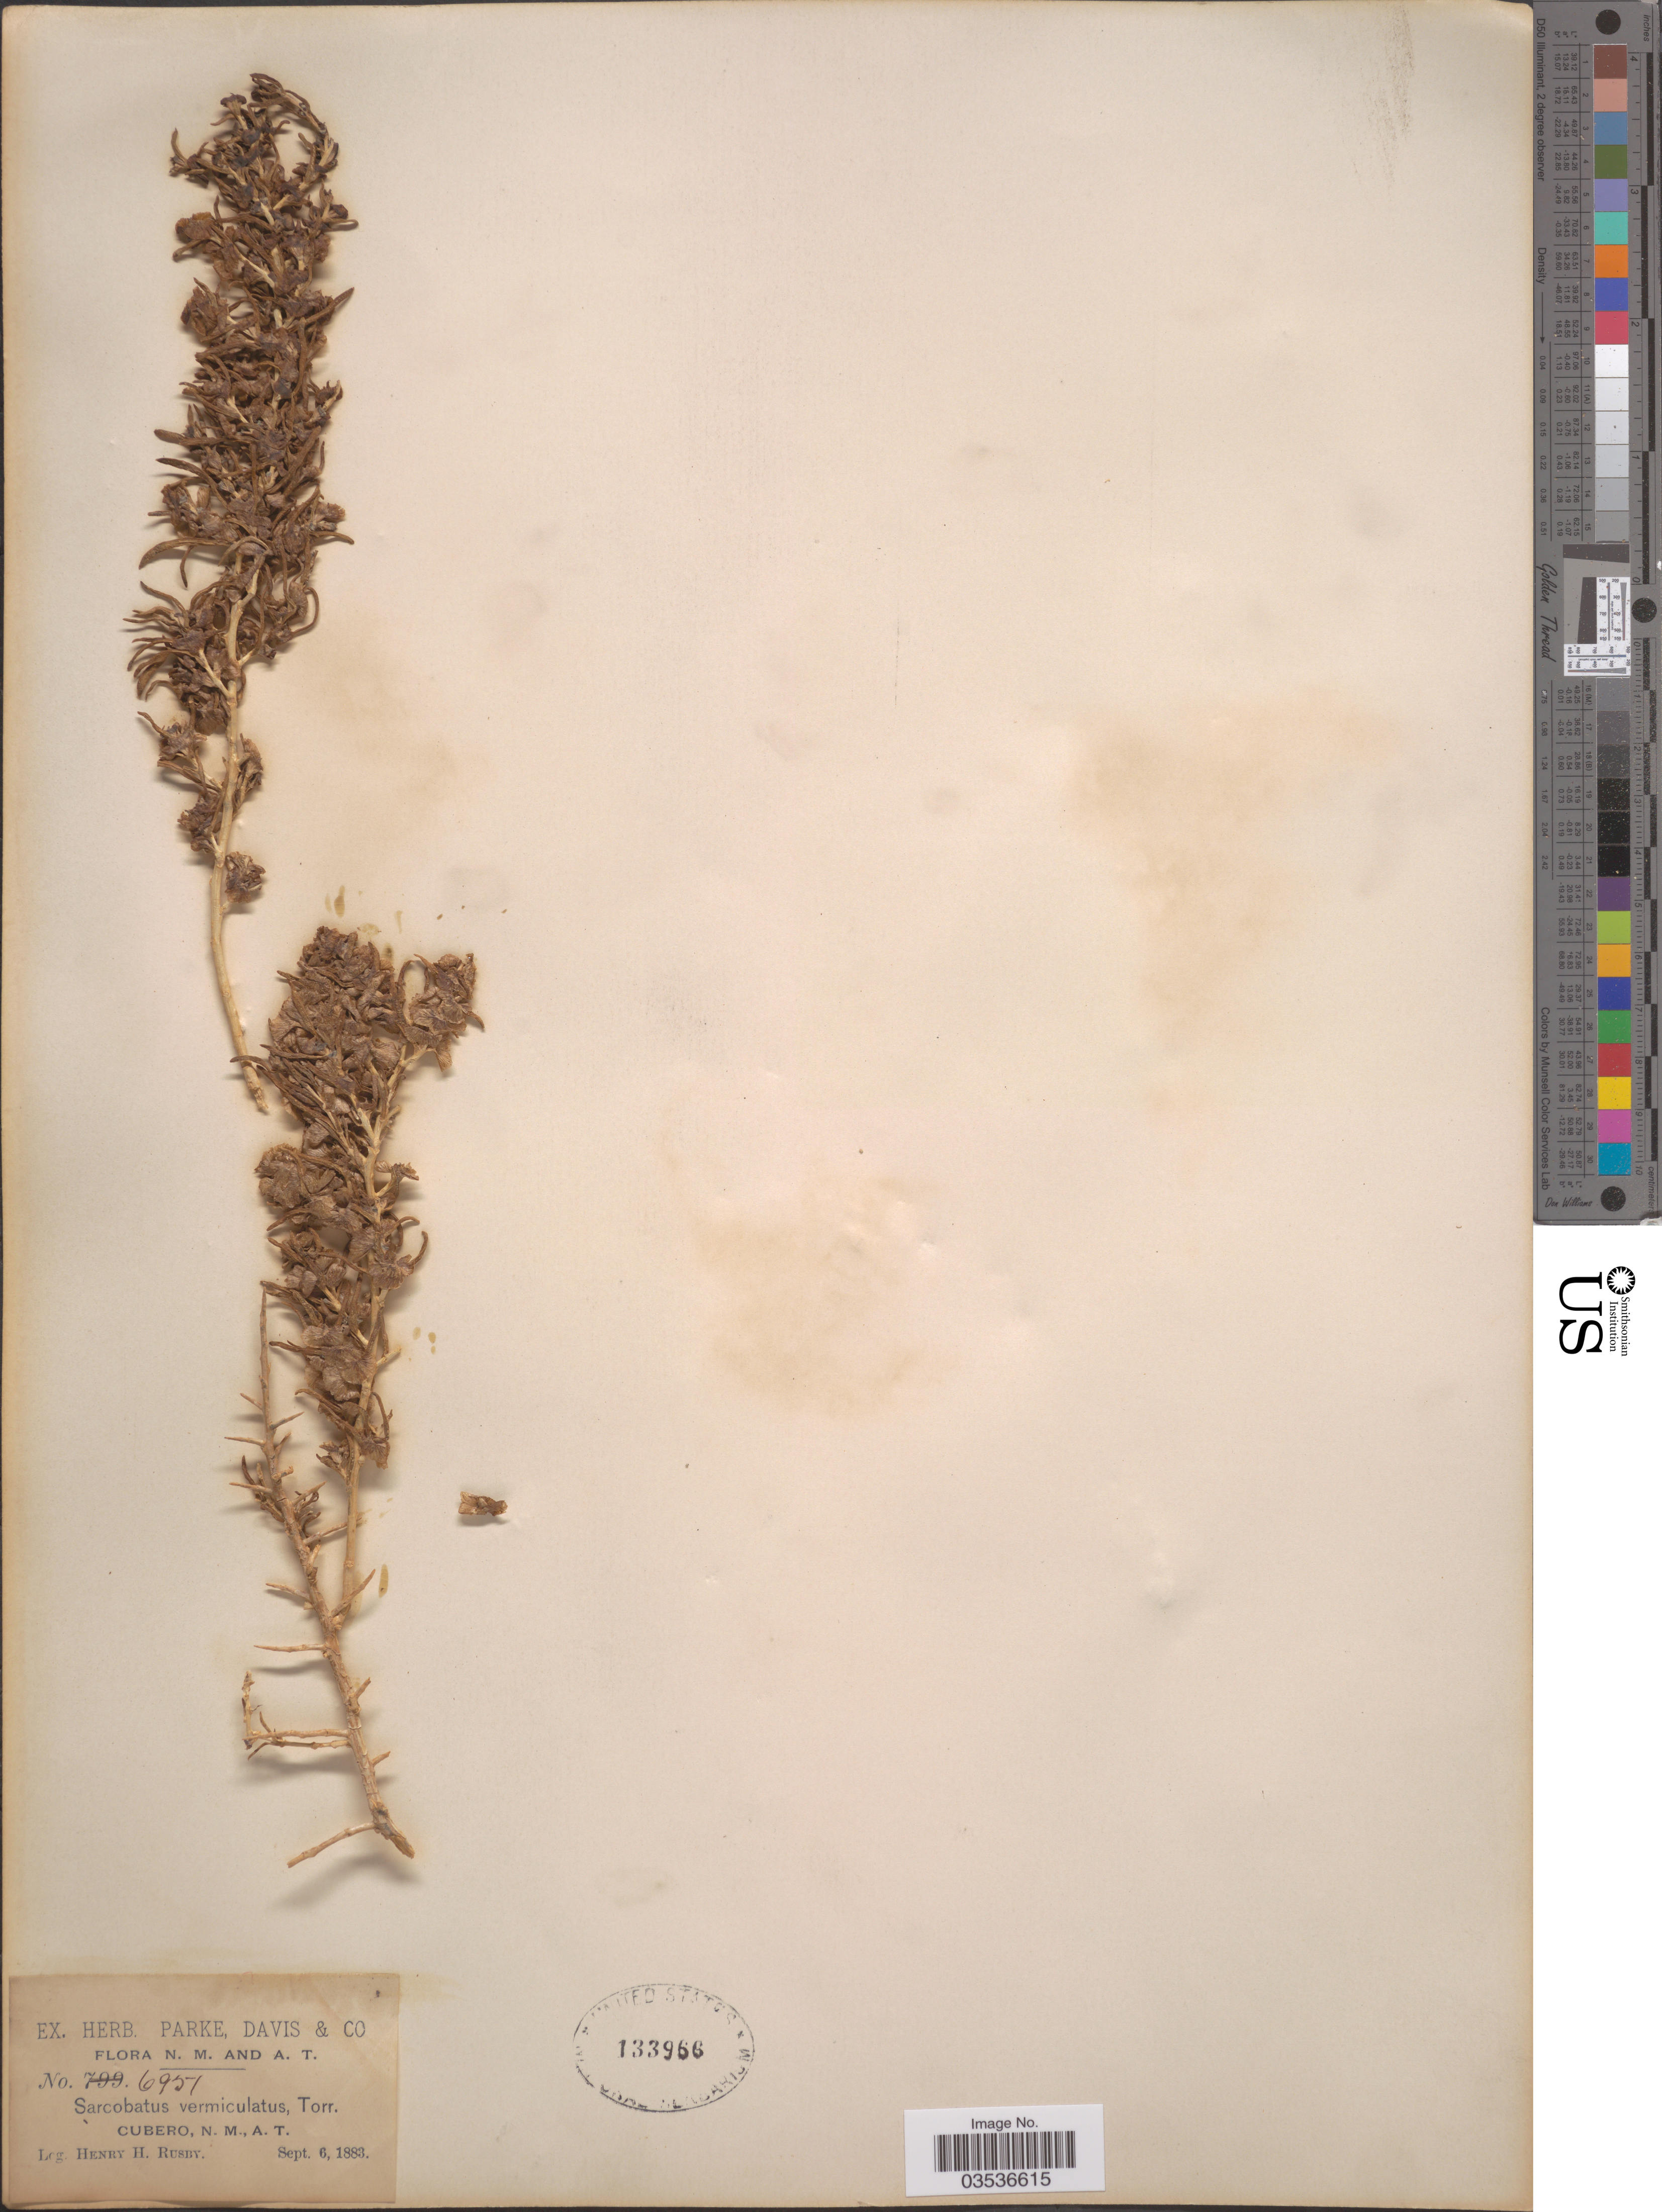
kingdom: Plantae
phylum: Tracheophyta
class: Magnoliopsida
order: Caryophyllales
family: Sarcobataceae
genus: Sarcobatus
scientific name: Sarcobatus vermiculatus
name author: (Hook.) Torr.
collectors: H. H. Rusby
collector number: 6951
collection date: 1883-09-06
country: United States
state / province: New Mexico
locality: Cubero, N.M.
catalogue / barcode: US 133966